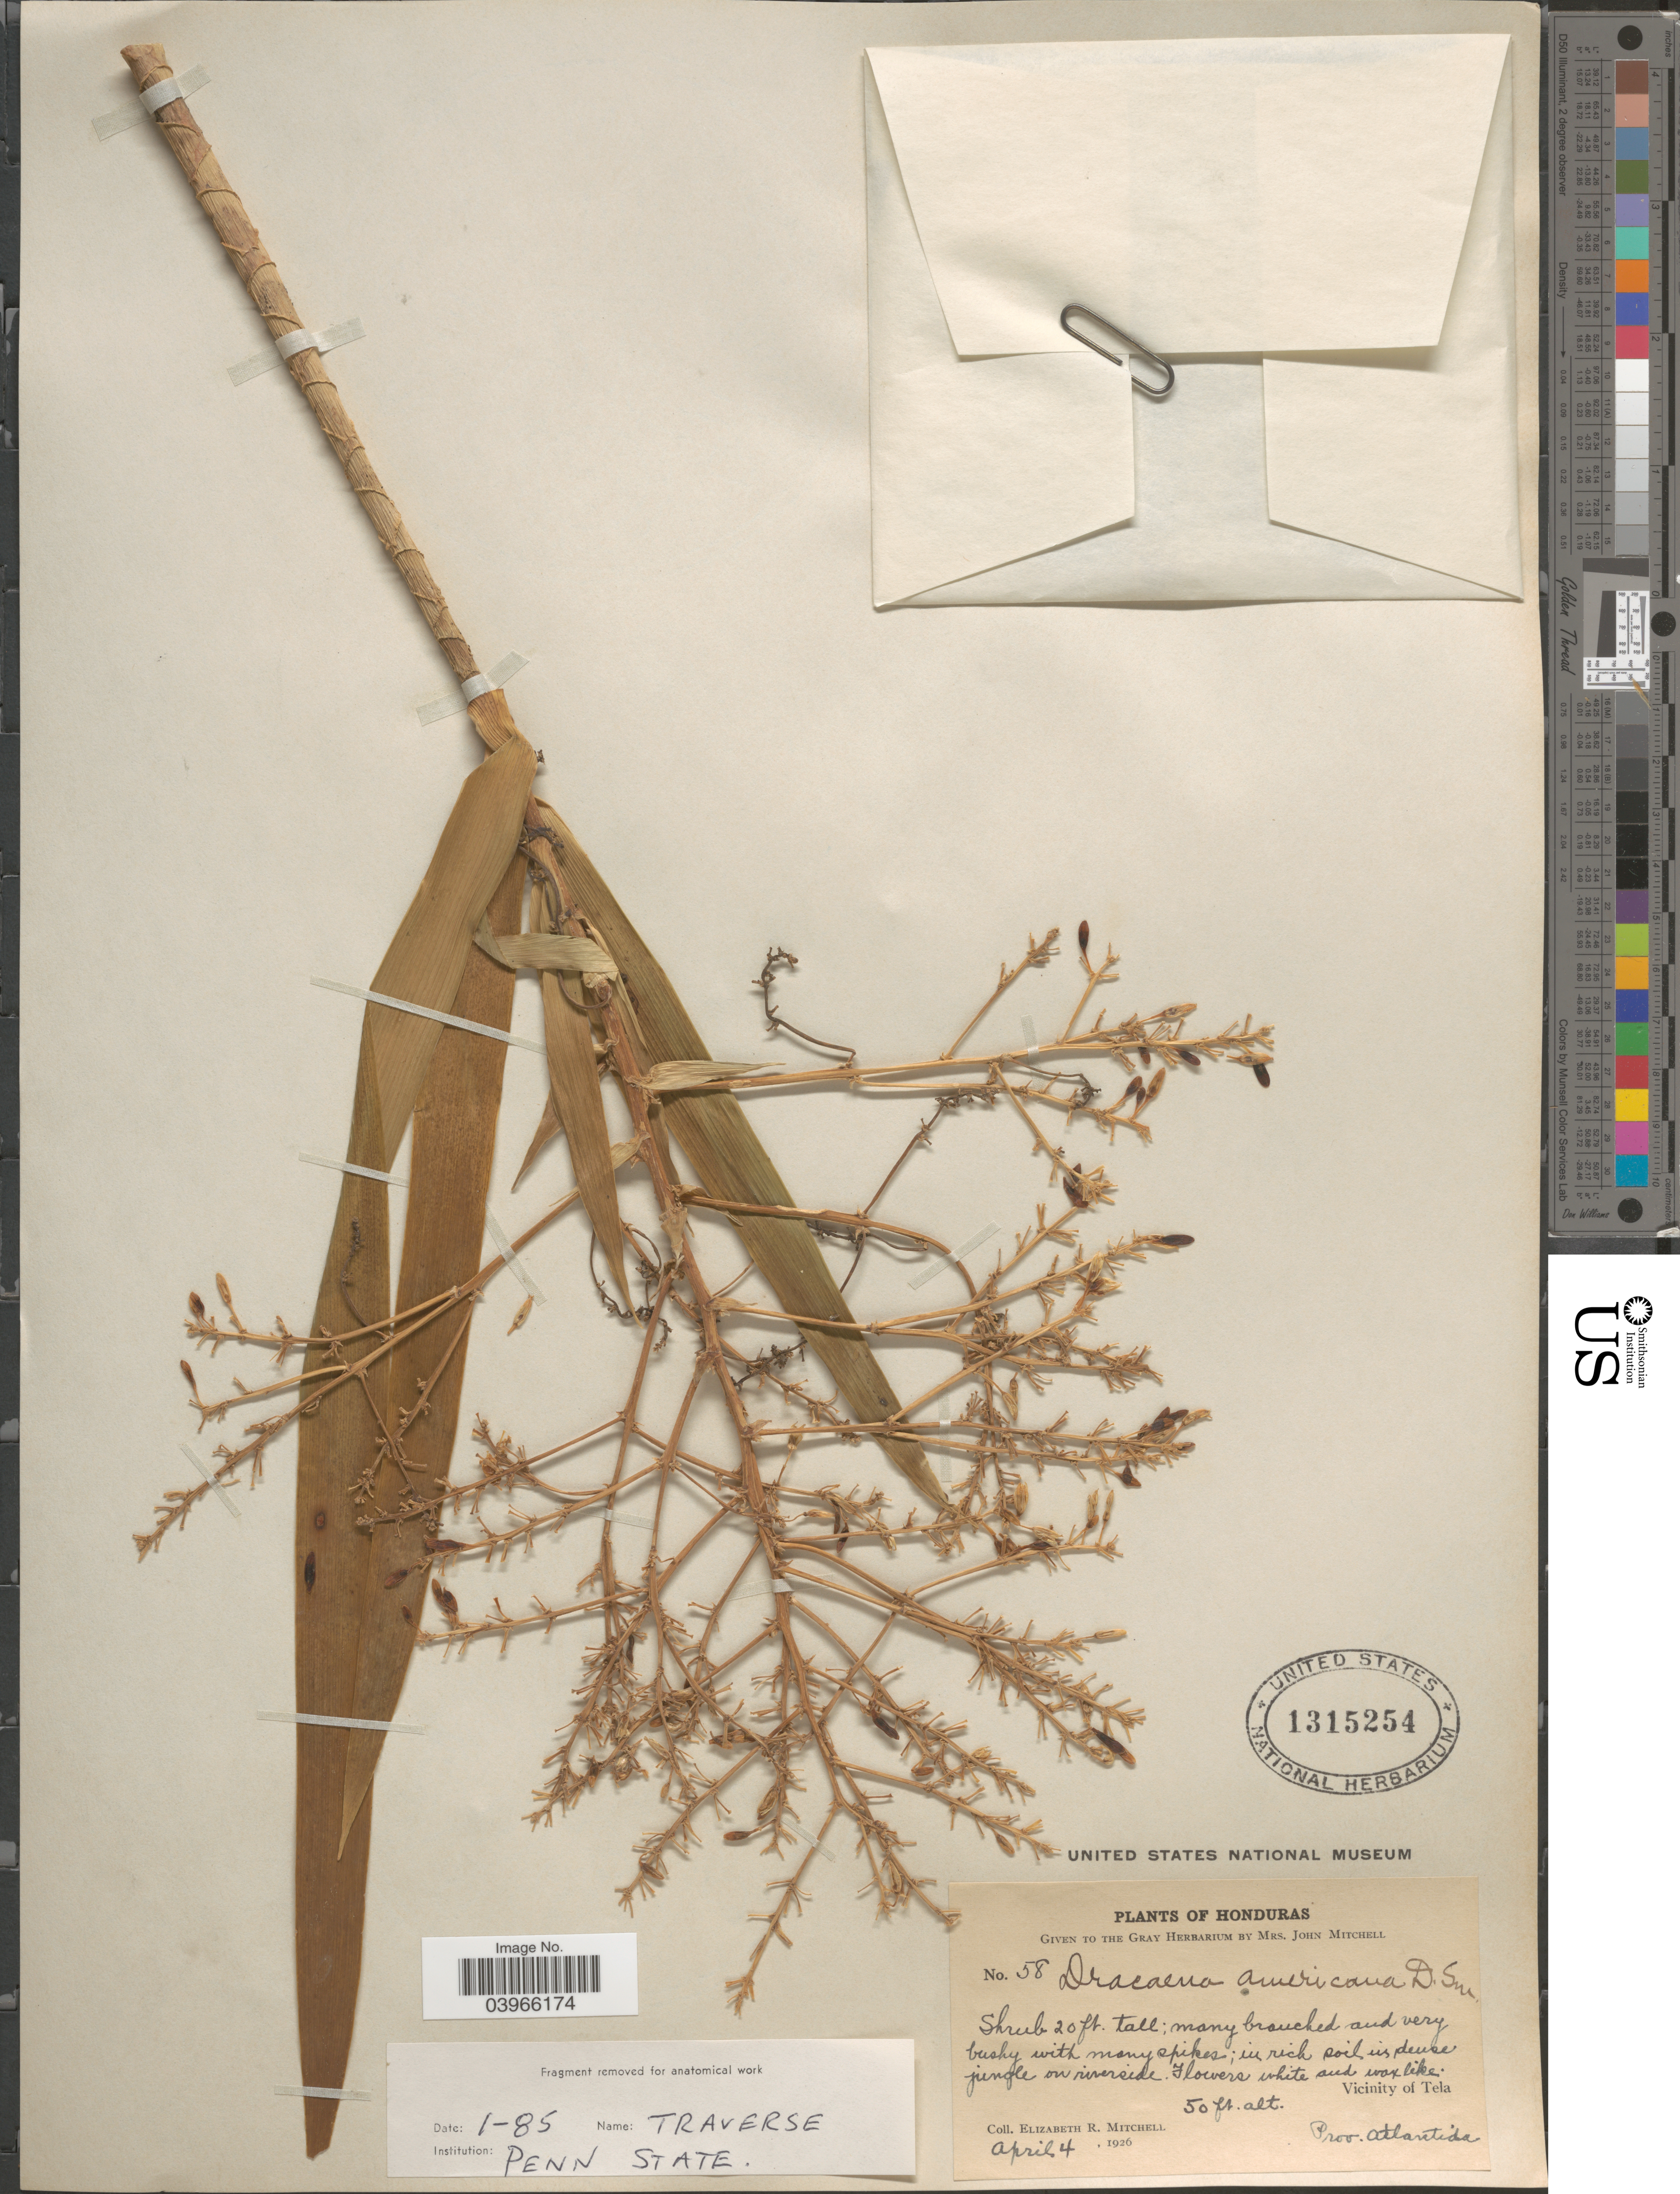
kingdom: Plantae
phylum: Tracheophyta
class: Liliopsida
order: Asparagales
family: Asparagaceae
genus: Dracaena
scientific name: Dracaena americana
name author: Donn. Sm. in Sarg.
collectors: E. Mitchell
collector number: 58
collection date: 1926-04-04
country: Honduras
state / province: Atlantida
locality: Vicinity of Tela.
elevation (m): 15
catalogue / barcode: US 1315254